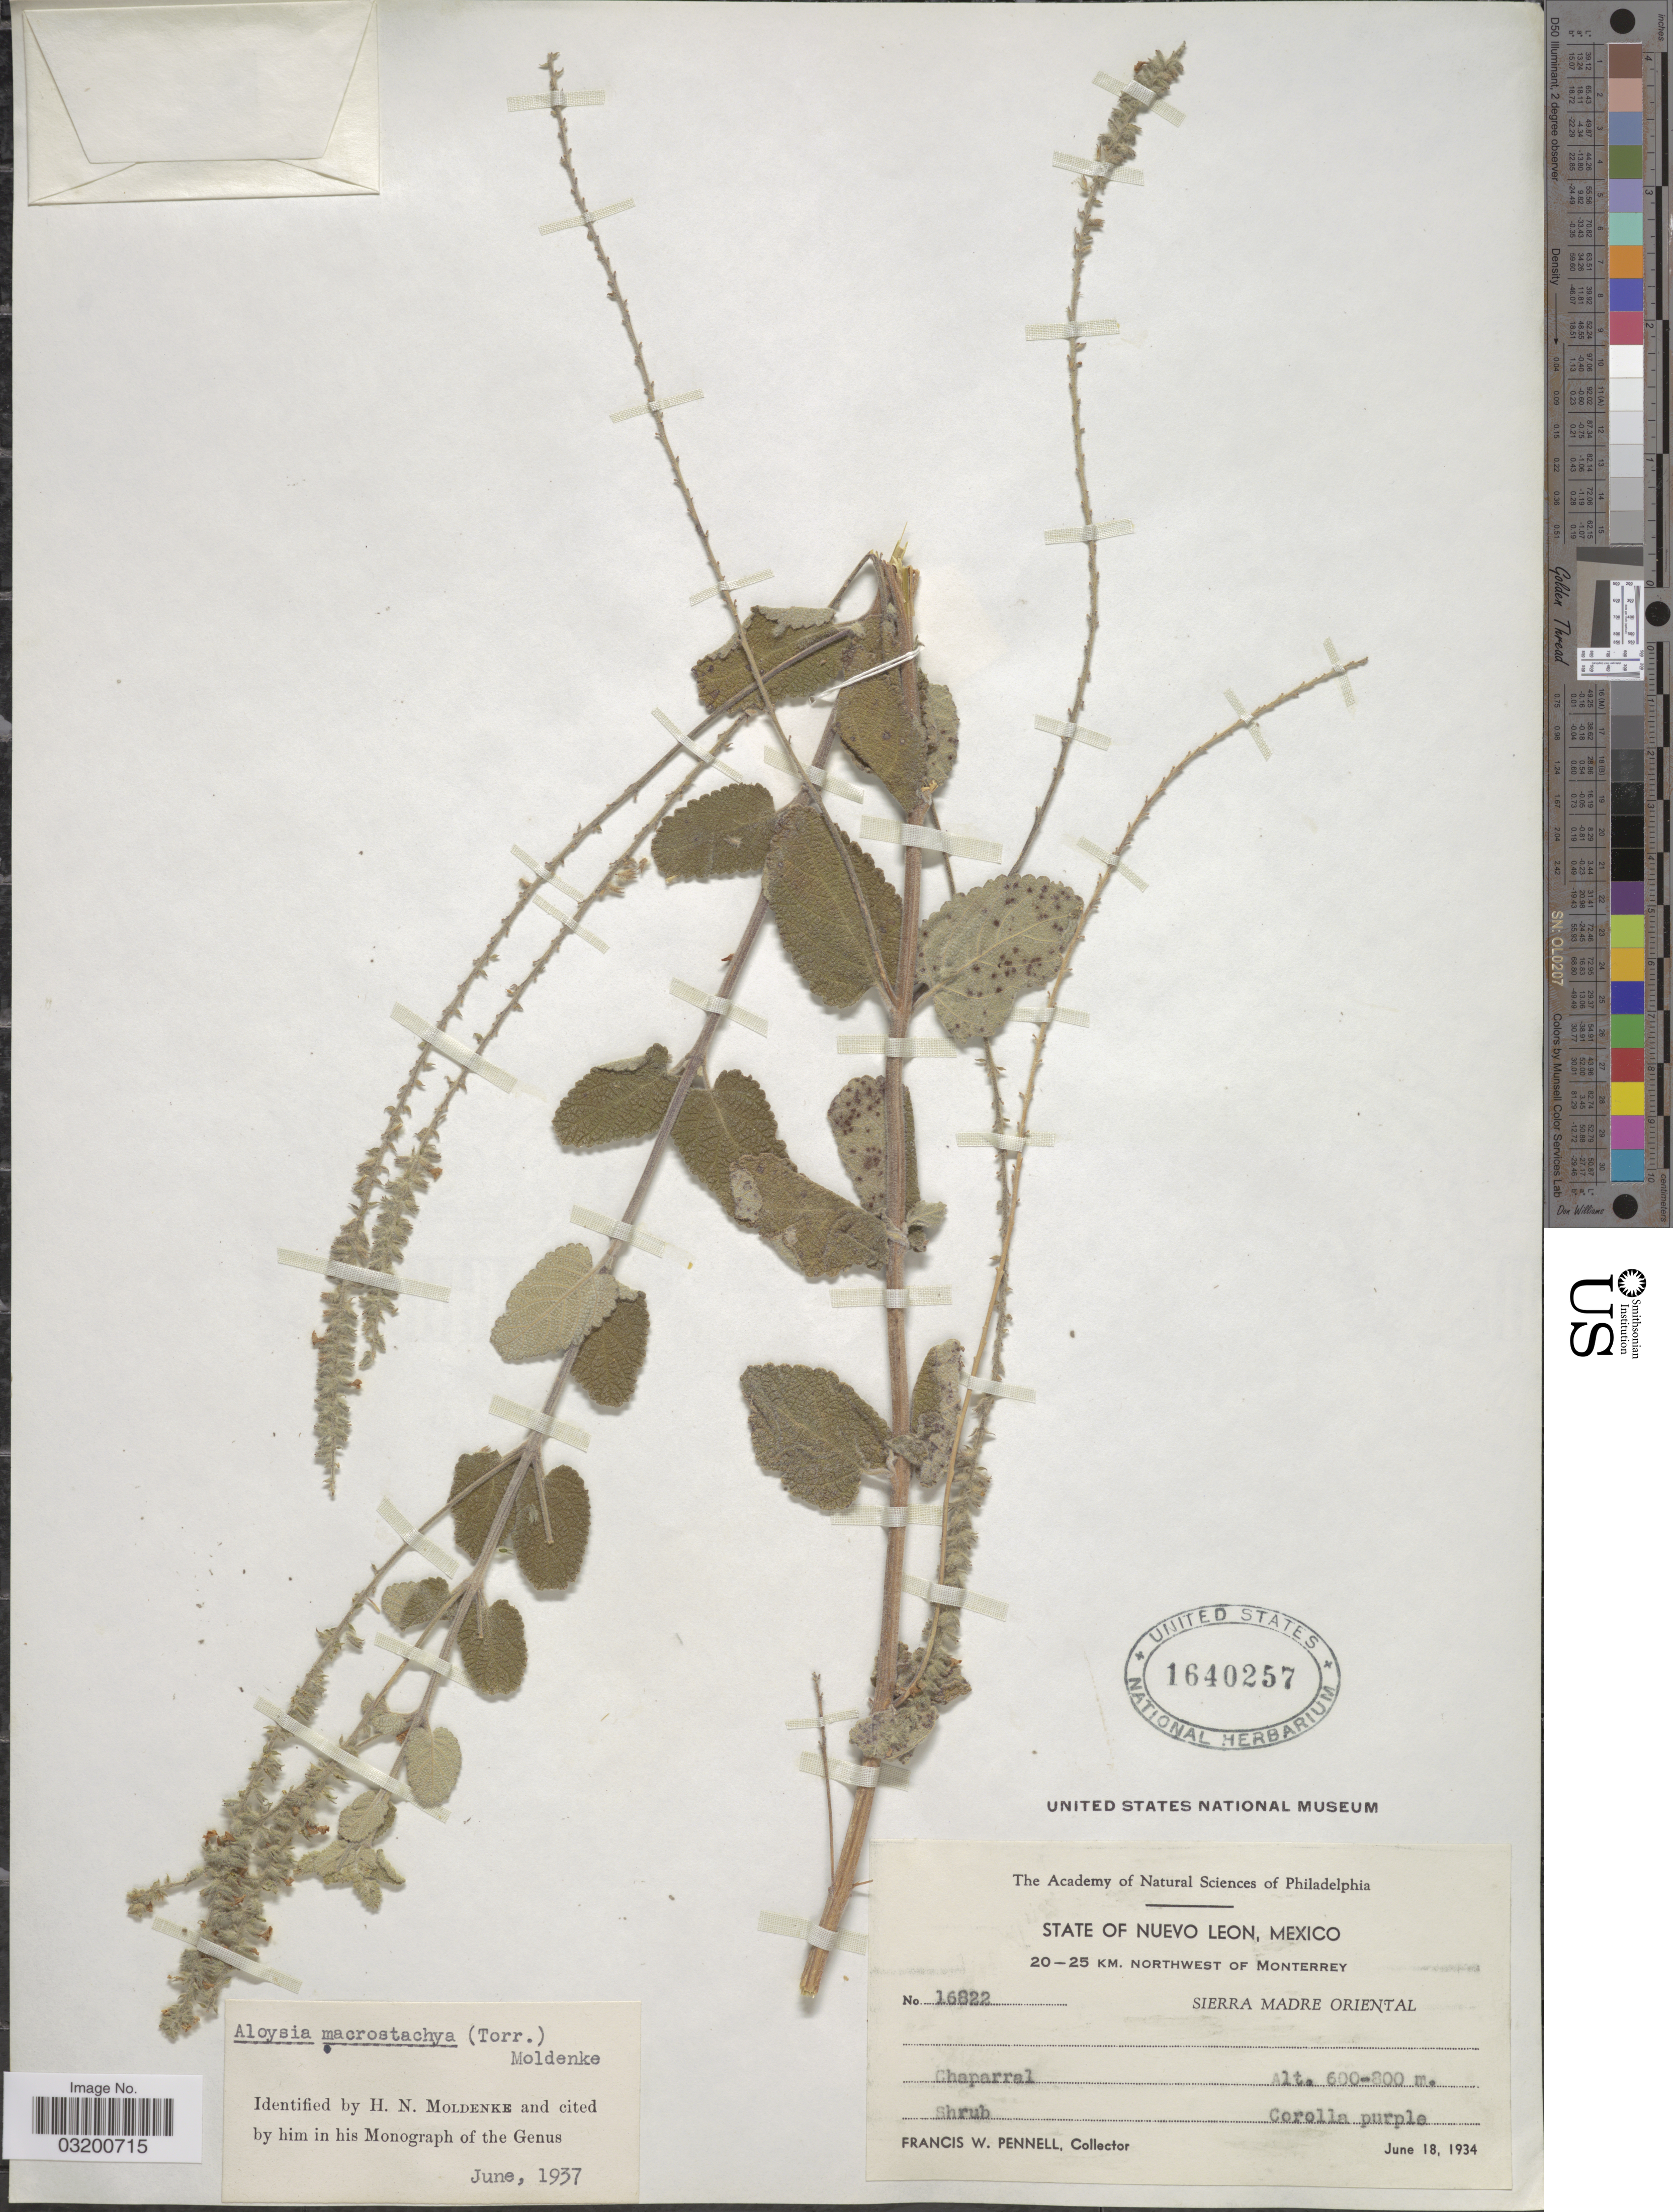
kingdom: Plantae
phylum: Tracheophyta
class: Magnoliopsida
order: Lamiales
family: Verbenaceae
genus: Aloysia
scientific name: Aloysia macrostachya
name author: (Torr.) Moldenke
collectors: F. W. Pennell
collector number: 16822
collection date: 1934-06-18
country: Mexico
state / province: Nuevo León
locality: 20-25 km. northwest of Monterrey. Sierra Madre Oriental. Chaparral.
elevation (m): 600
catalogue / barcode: US 1640257